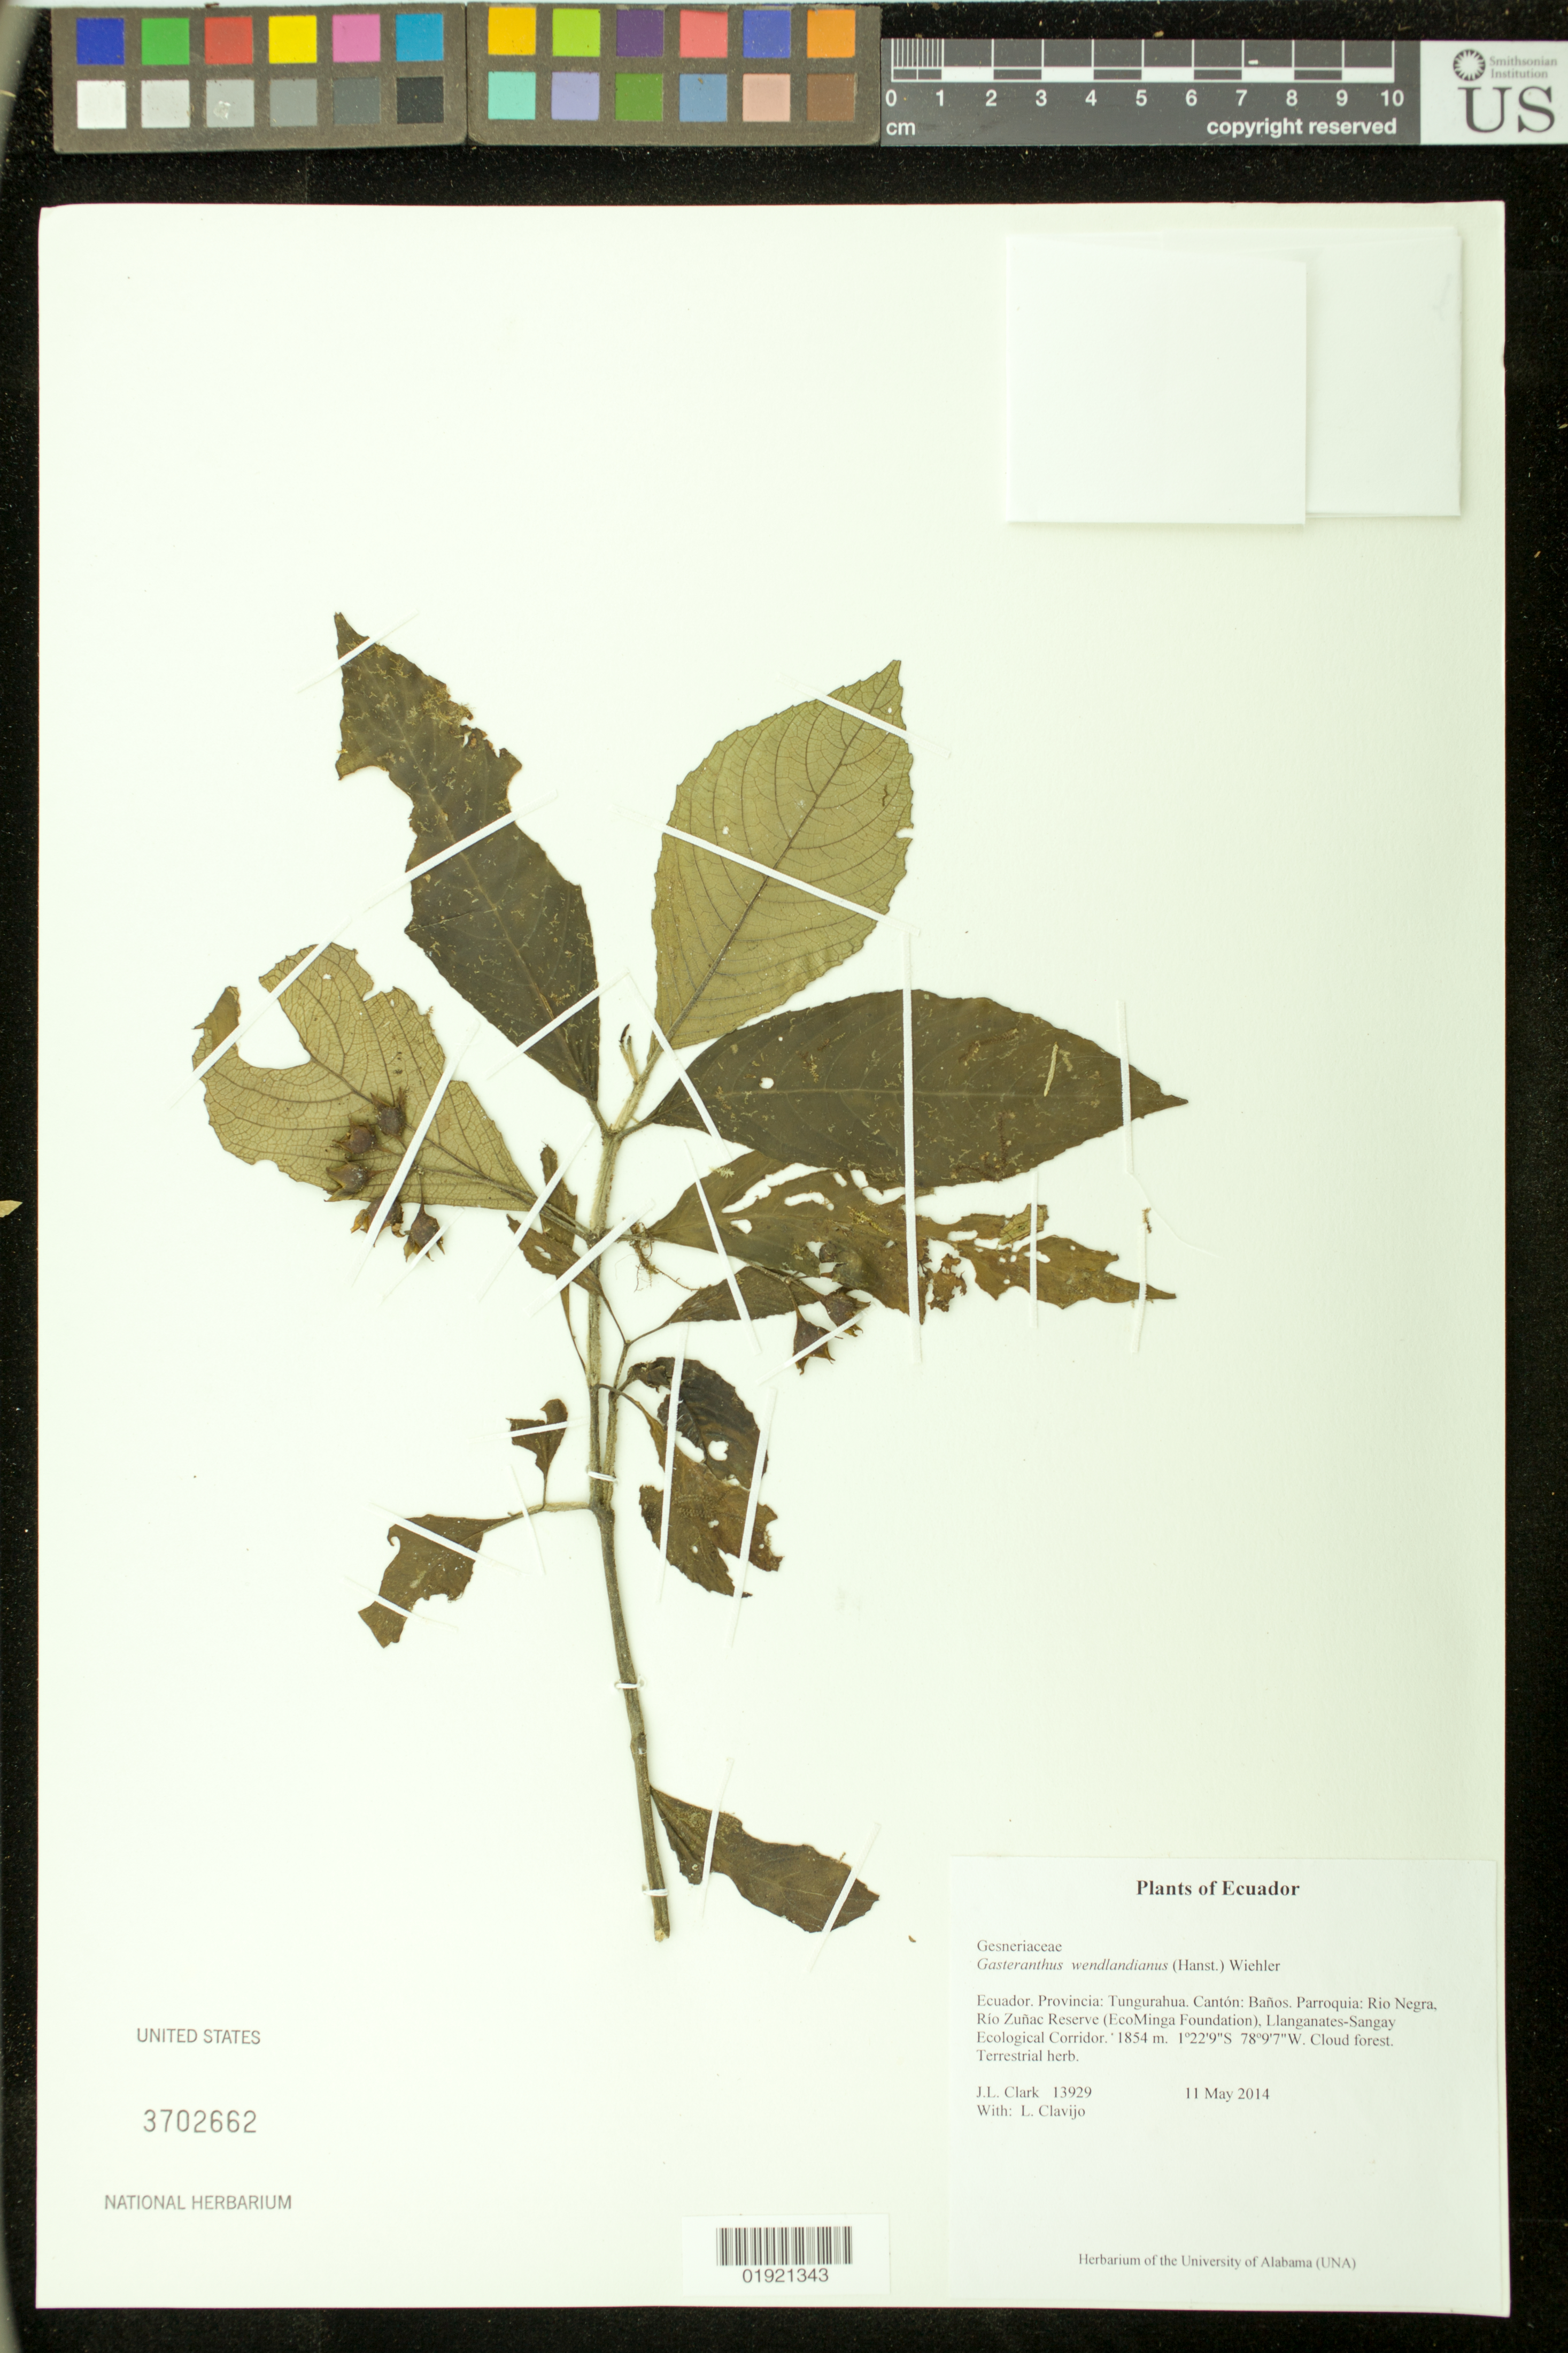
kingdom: Plantae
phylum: Tracheophyta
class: Magnoliopsida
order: Lamiales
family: Gesneriaceae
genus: Gasteranthus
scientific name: Gasteranthus wendlandianus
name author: (Hanst.) Wiehler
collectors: J. L. Clark & L. Clavijo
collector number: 13929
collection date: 2014-05-11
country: Ecuador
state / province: Tungurahua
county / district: Banos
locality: Parroquia: Rio Negra, Rio Zunac Reserve (EcoMinga Foundation), Llanganates-Sangay Ecological Corridor.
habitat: Cloud forest.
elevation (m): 1854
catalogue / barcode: US 3702662